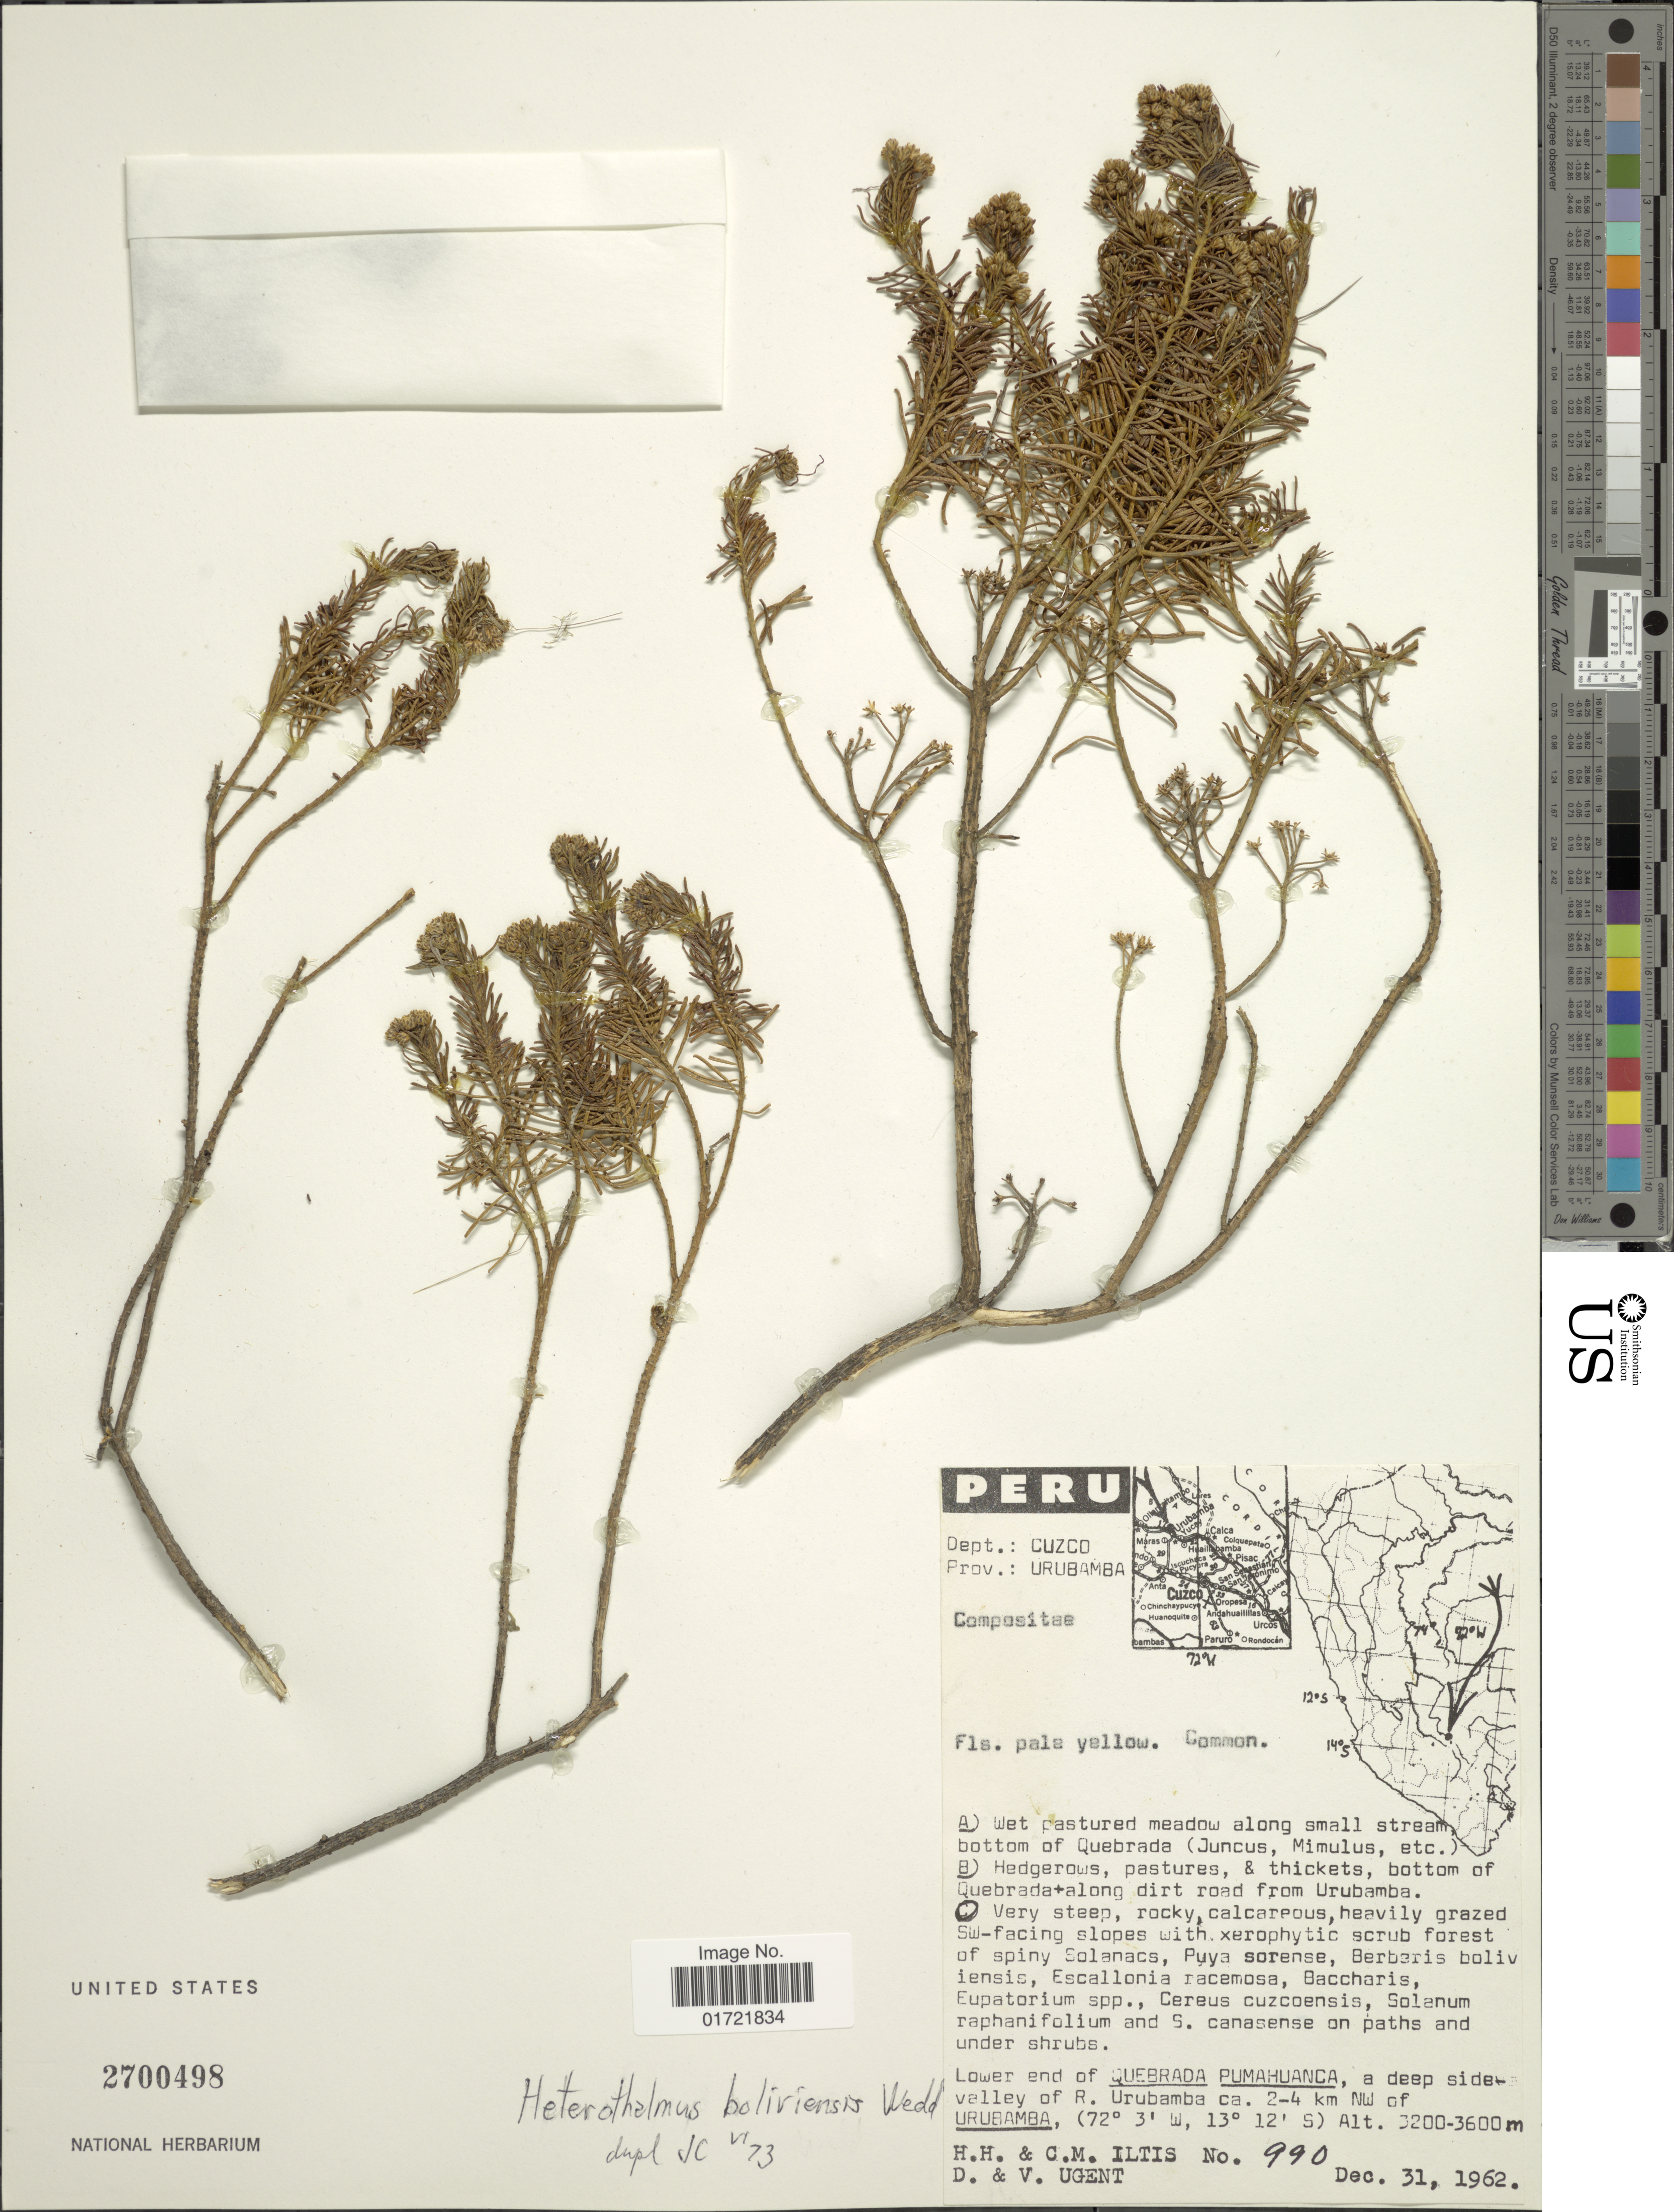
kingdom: Plantae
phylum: Tracheophyta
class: Magnoliopsida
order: Asterales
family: Asteraceae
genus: Baccharis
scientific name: Baccharis bolivensis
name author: (Wedd.) Cabrera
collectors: H. H. Iltis, C. M Iltis, D. Ugent & V. Ugent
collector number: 990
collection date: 1962-12-31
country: Peru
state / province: Cusco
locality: Prov. Urubamba. Lower end of Quebrada Pumahuanca, a deep side valley of R. urubamba ca. 2-4 km NW of Urubamba.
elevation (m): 3200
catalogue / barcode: US 2700498